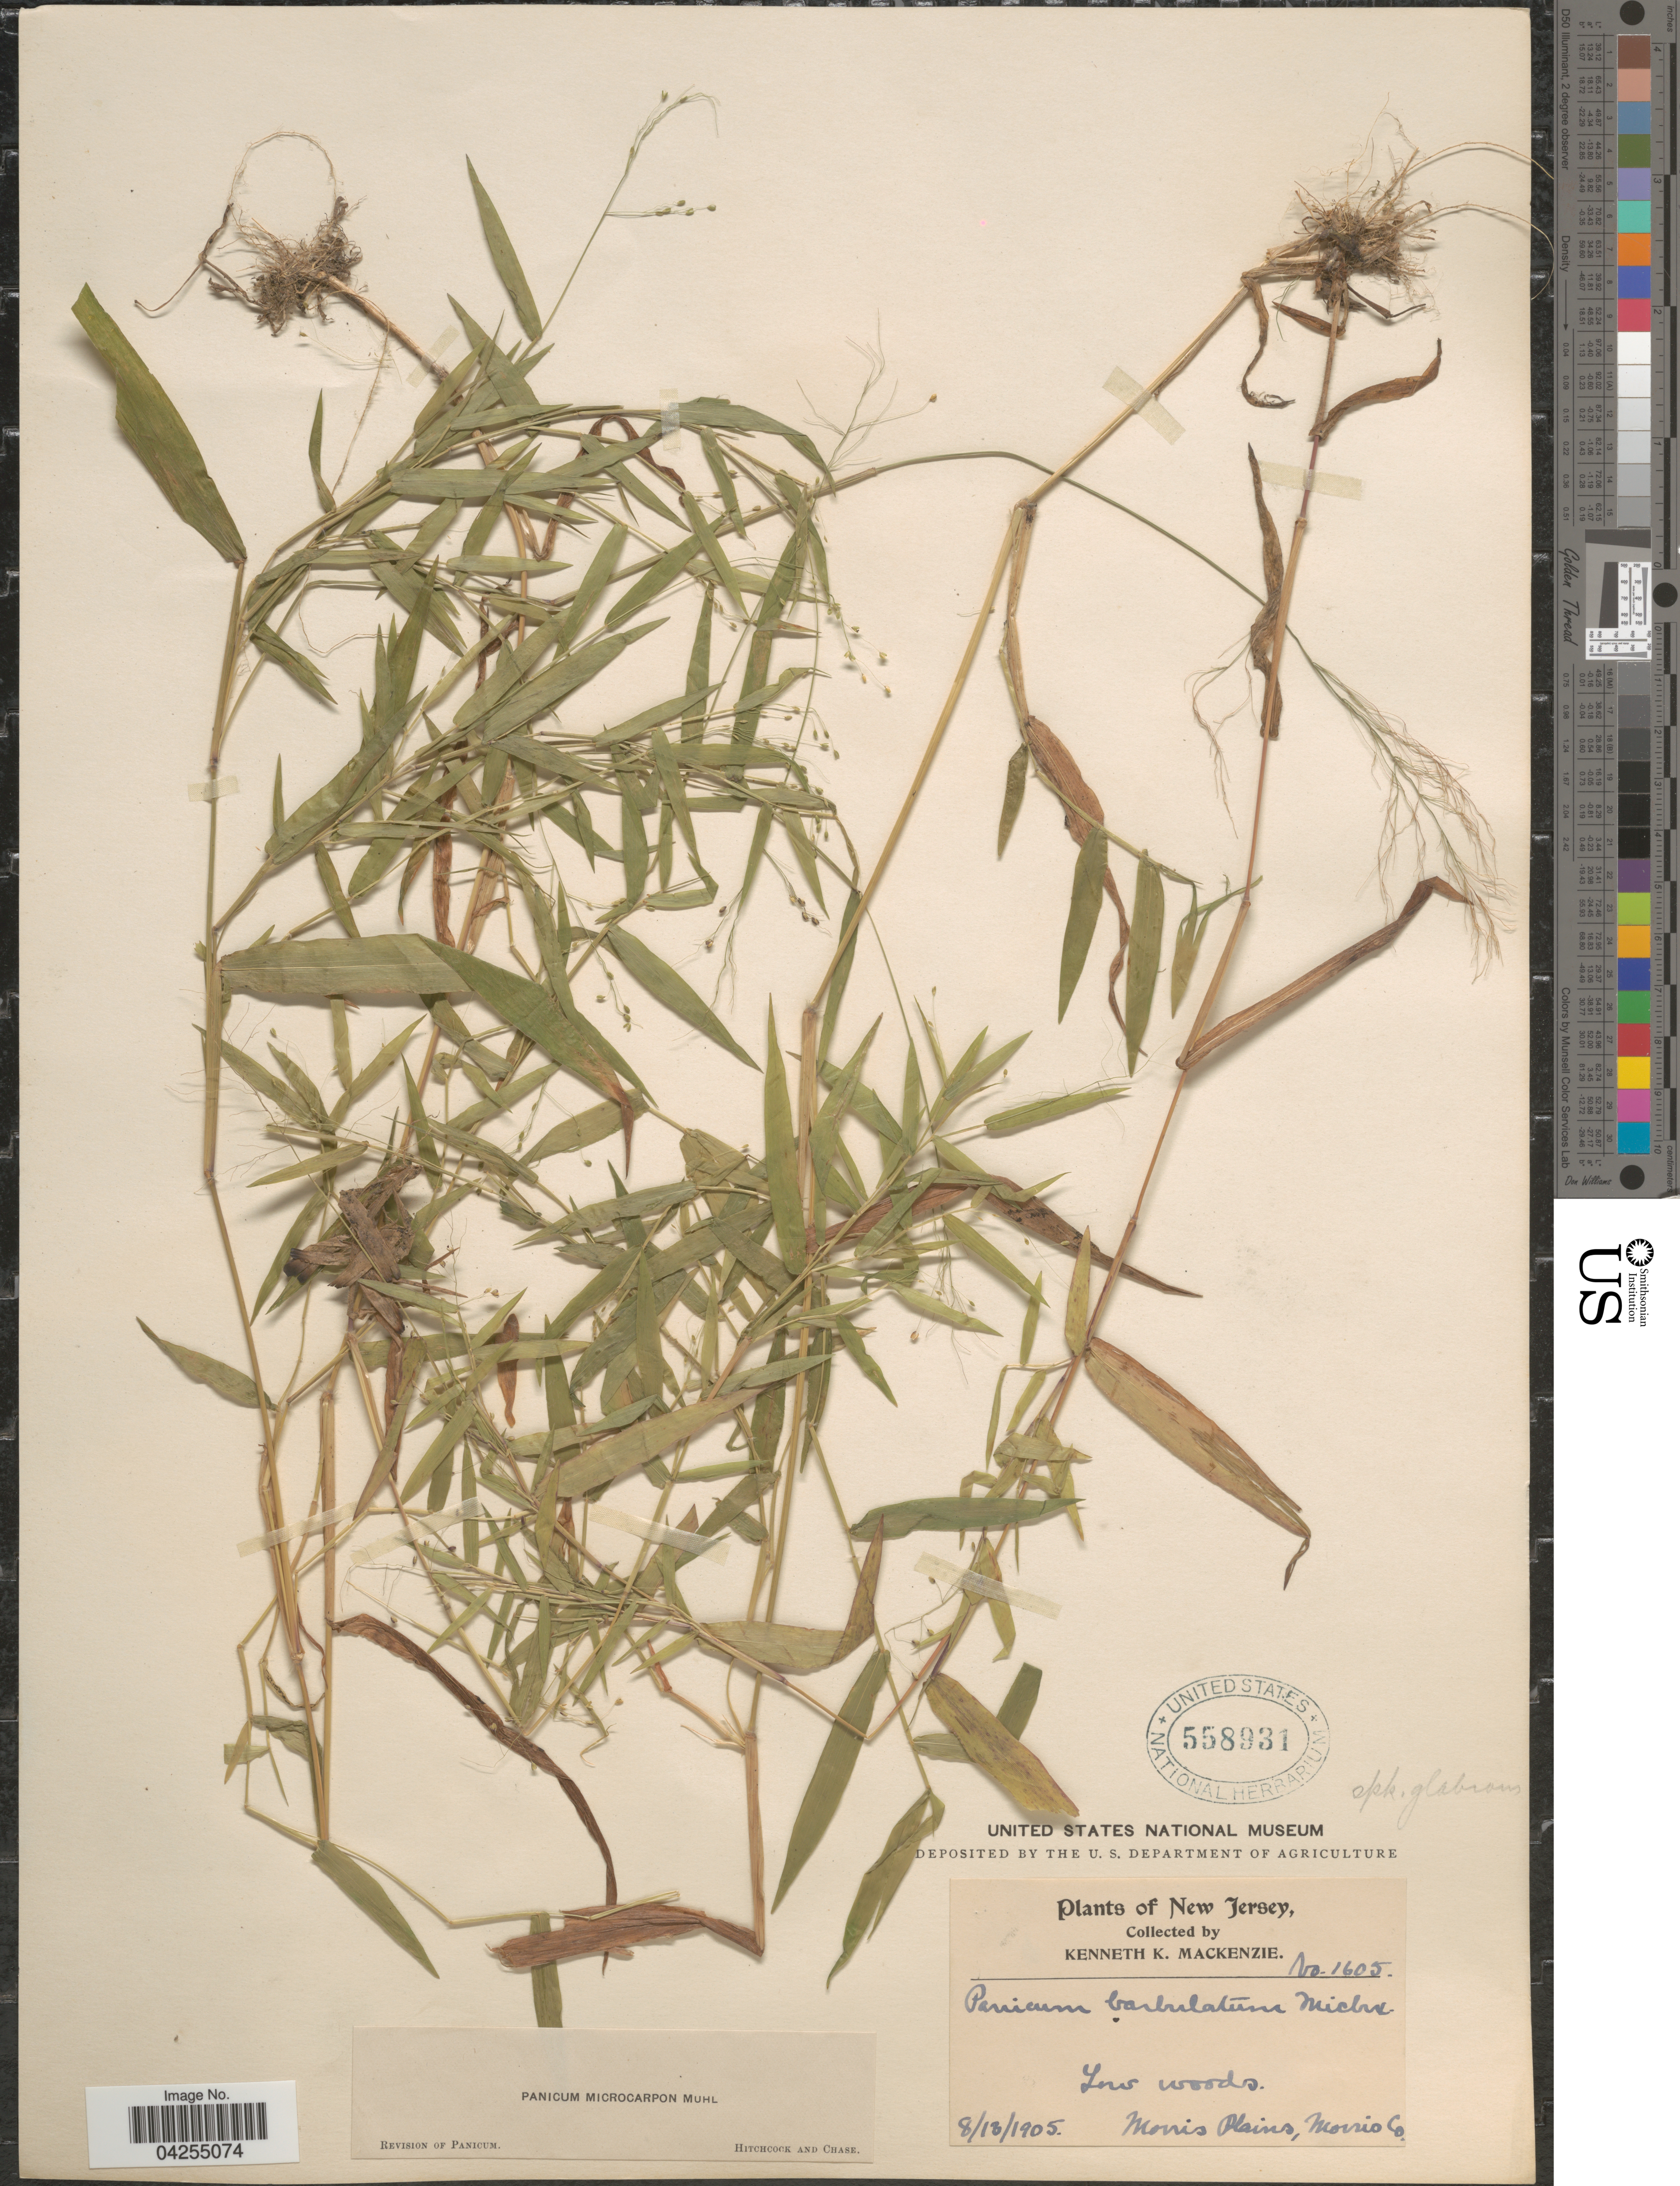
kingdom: Plantae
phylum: Tracheophyta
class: Liliopsida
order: Poales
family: Poaceae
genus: Dichanthelium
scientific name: Dichanthelium dichotomum var. dichotomum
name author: (L.) Gould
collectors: K. K. Mackenzie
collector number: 1605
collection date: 1905-08-13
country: United States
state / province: New Jersey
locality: Low woods. Morris Plains, Morris Co.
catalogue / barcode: US 558931